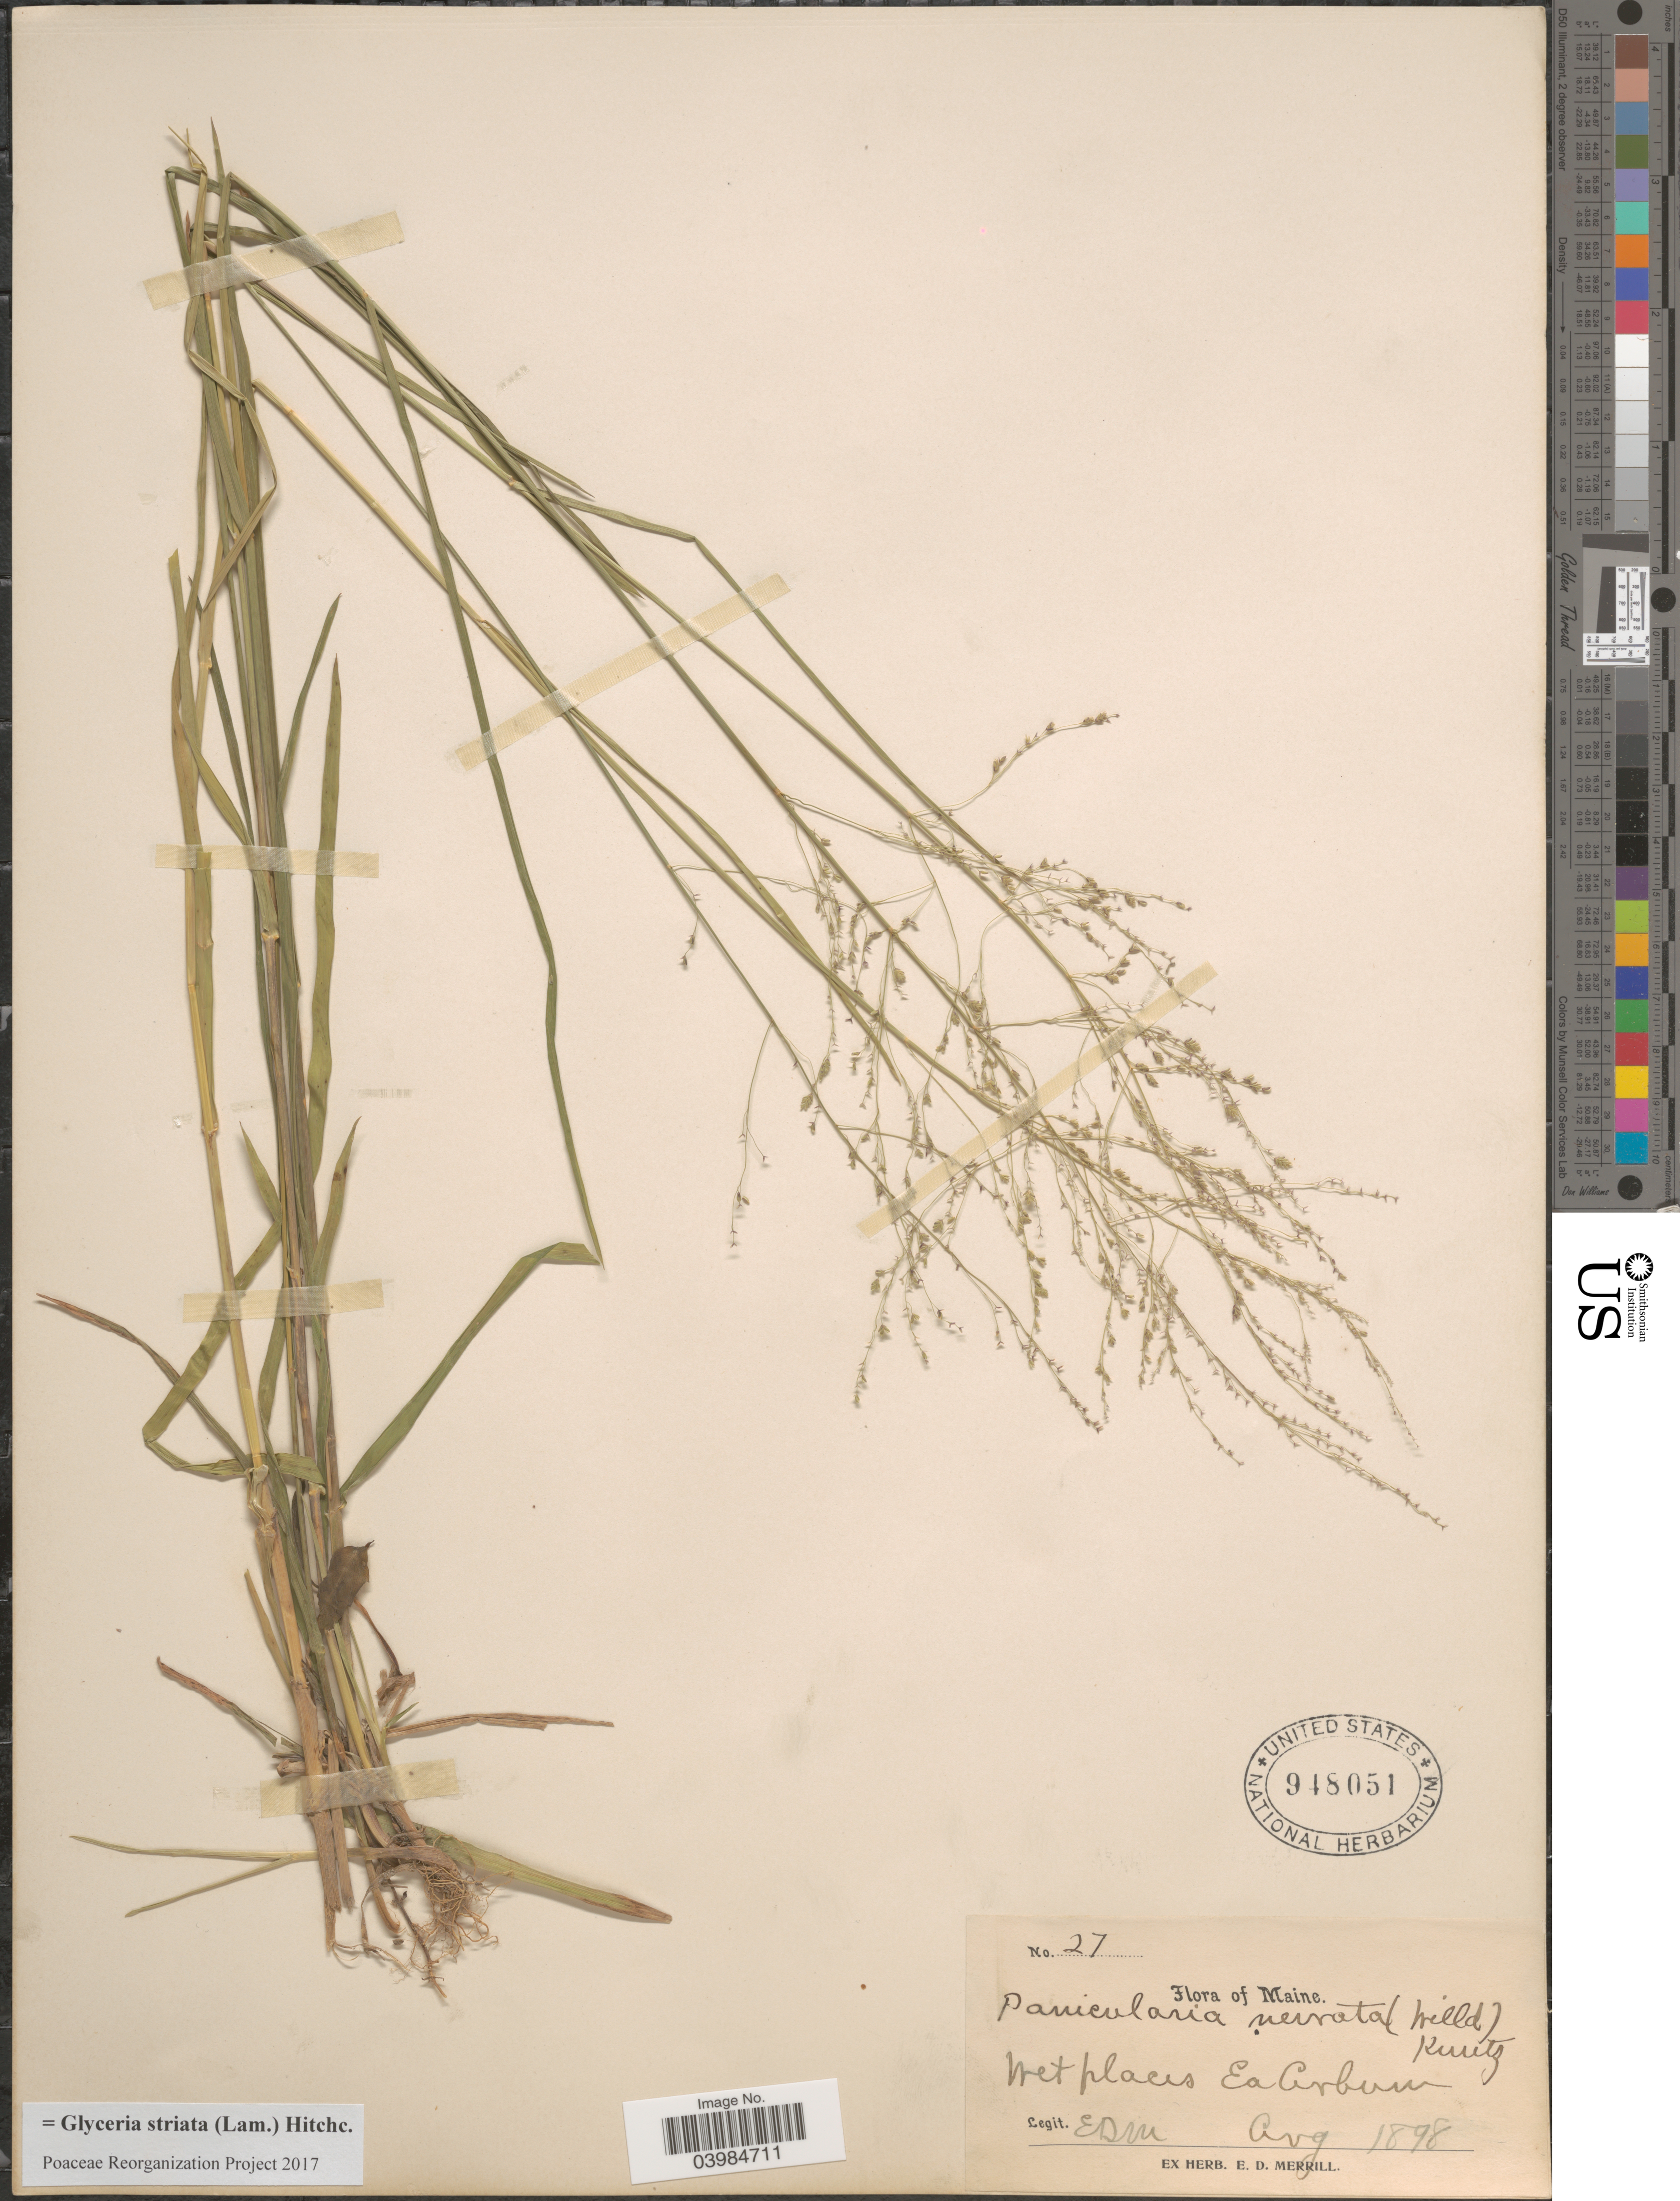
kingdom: Plantae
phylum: Tracheophyta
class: Liliopsida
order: Poales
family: Poaceae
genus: Glyceria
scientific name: Glyceria striata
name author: (Lam.) Hitchc.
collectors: E. D. Merrill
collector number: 27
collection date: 1898-08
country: United States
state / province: Maine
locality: Wet places Ea Auburn.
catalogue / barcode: US 948051